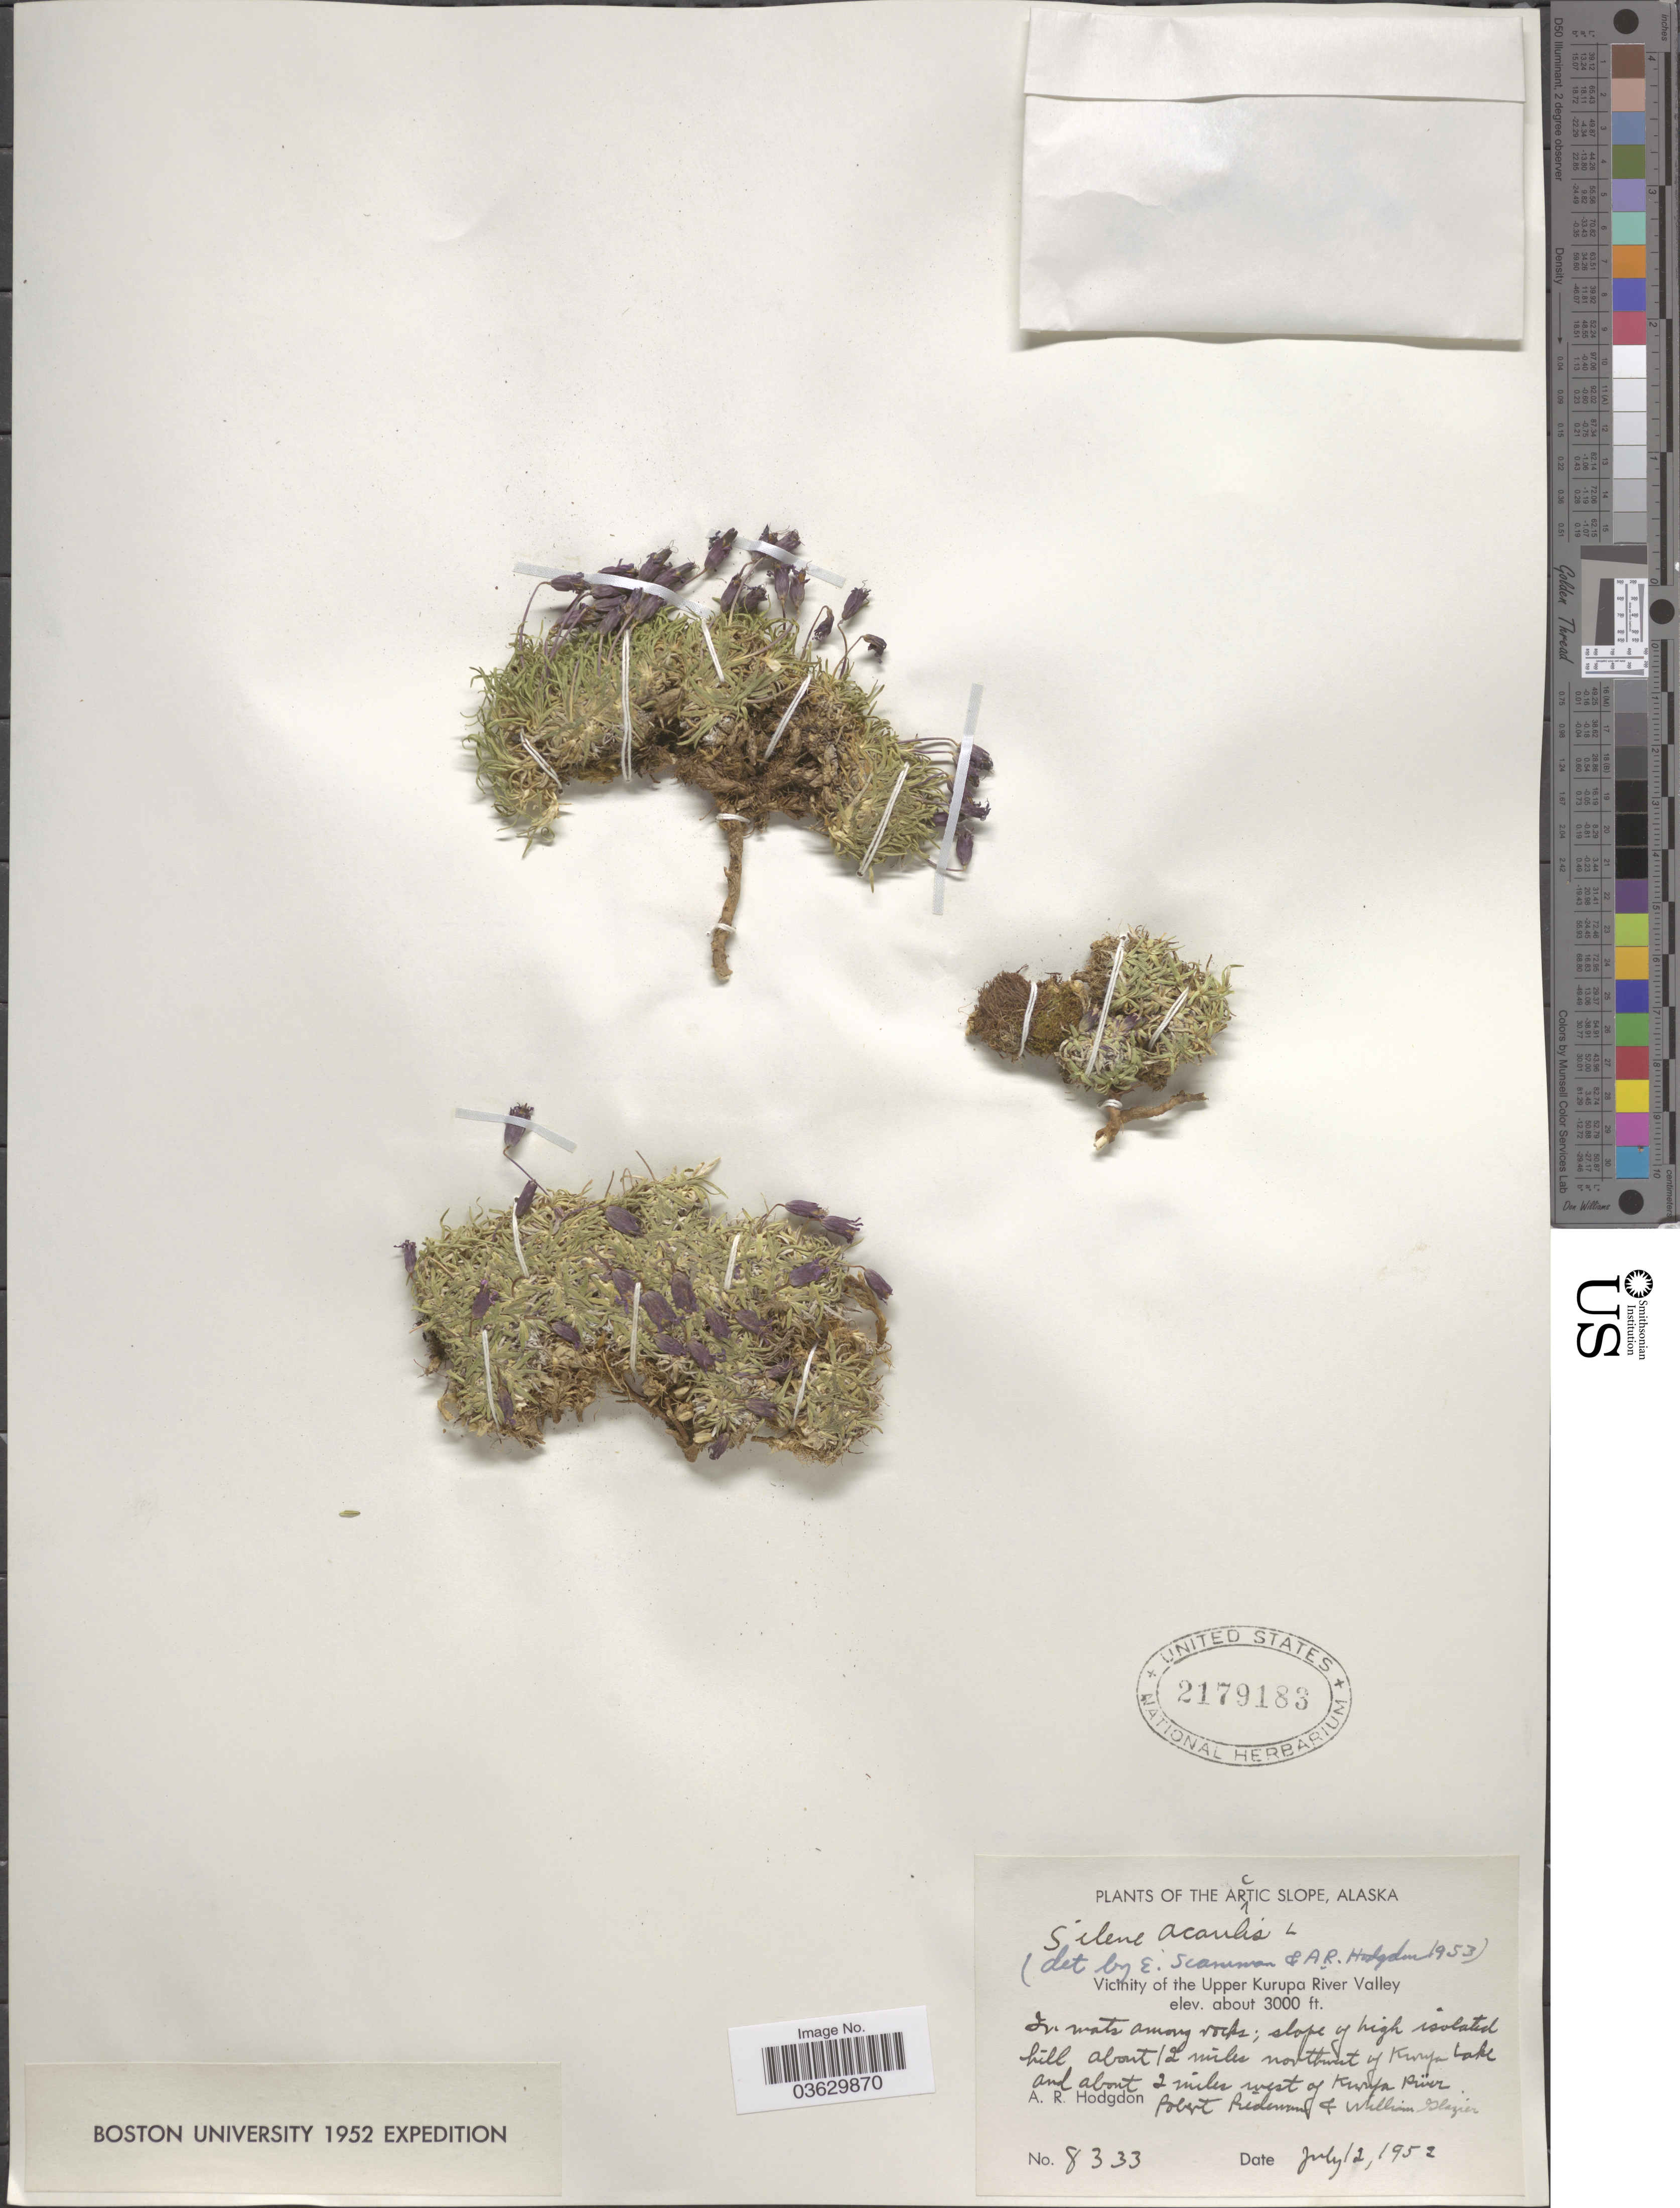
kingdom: Plantae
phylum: Tracheophyta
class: Magnoliopsida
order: Caryophyllales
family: Caryophyllaceae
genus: Silene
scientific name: Silene acaulis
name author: (L.) Jacq.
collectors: A. R. Hodgdon, R. Riedeman & W. Glazier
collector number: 8333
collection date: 1952-07-12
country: United States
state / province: Alaska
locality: Arctic Slope. Vicinity of the Upper Kurupa River Valley. About 12 miles northwest of Kurupa Lake and about 2 miles west of Kurupa River.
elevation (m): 914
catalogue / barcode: US 2179183